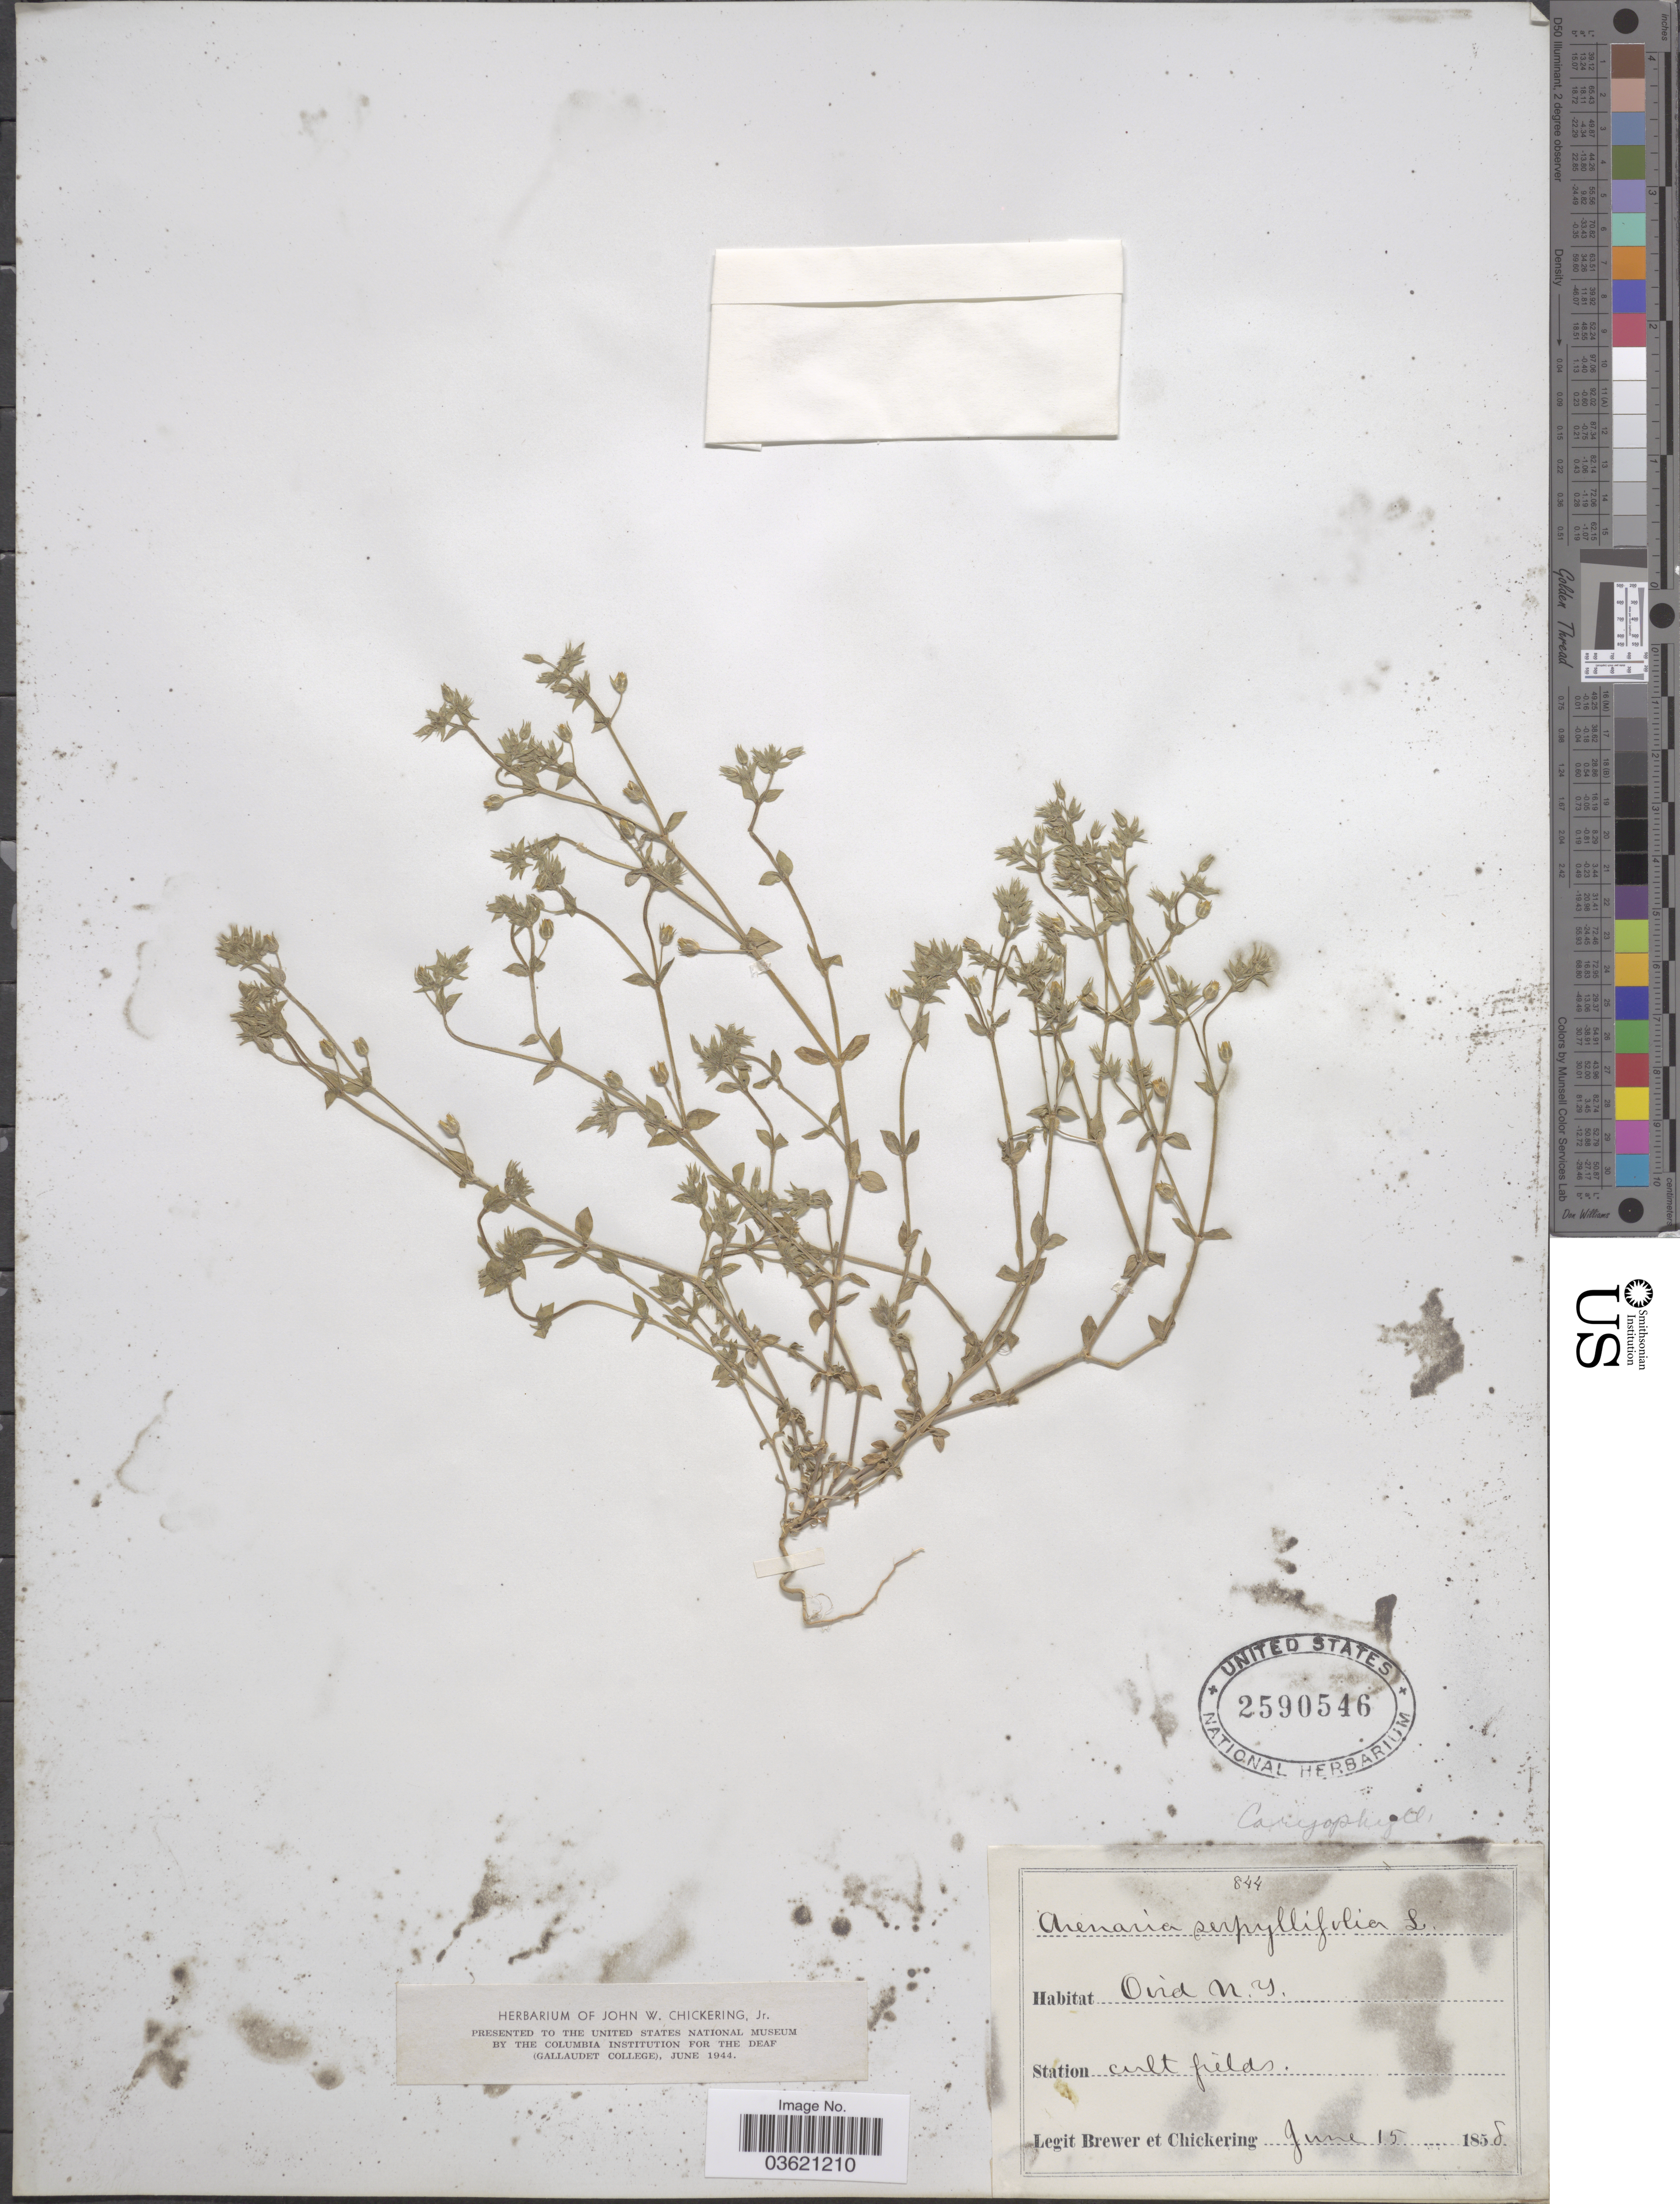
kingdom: Plantae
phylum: Tracheophyta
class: Magnoliopsida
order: Caryophyllales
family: Caryophyllaceae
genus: Arenaria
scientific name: Arenaria serpyllifolia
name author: L.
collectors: -. Brewer & Chickering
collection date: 1858-06-15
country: United States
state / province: New York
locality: Ovid N.Y. Station cult fields.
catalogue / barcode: US 2590546